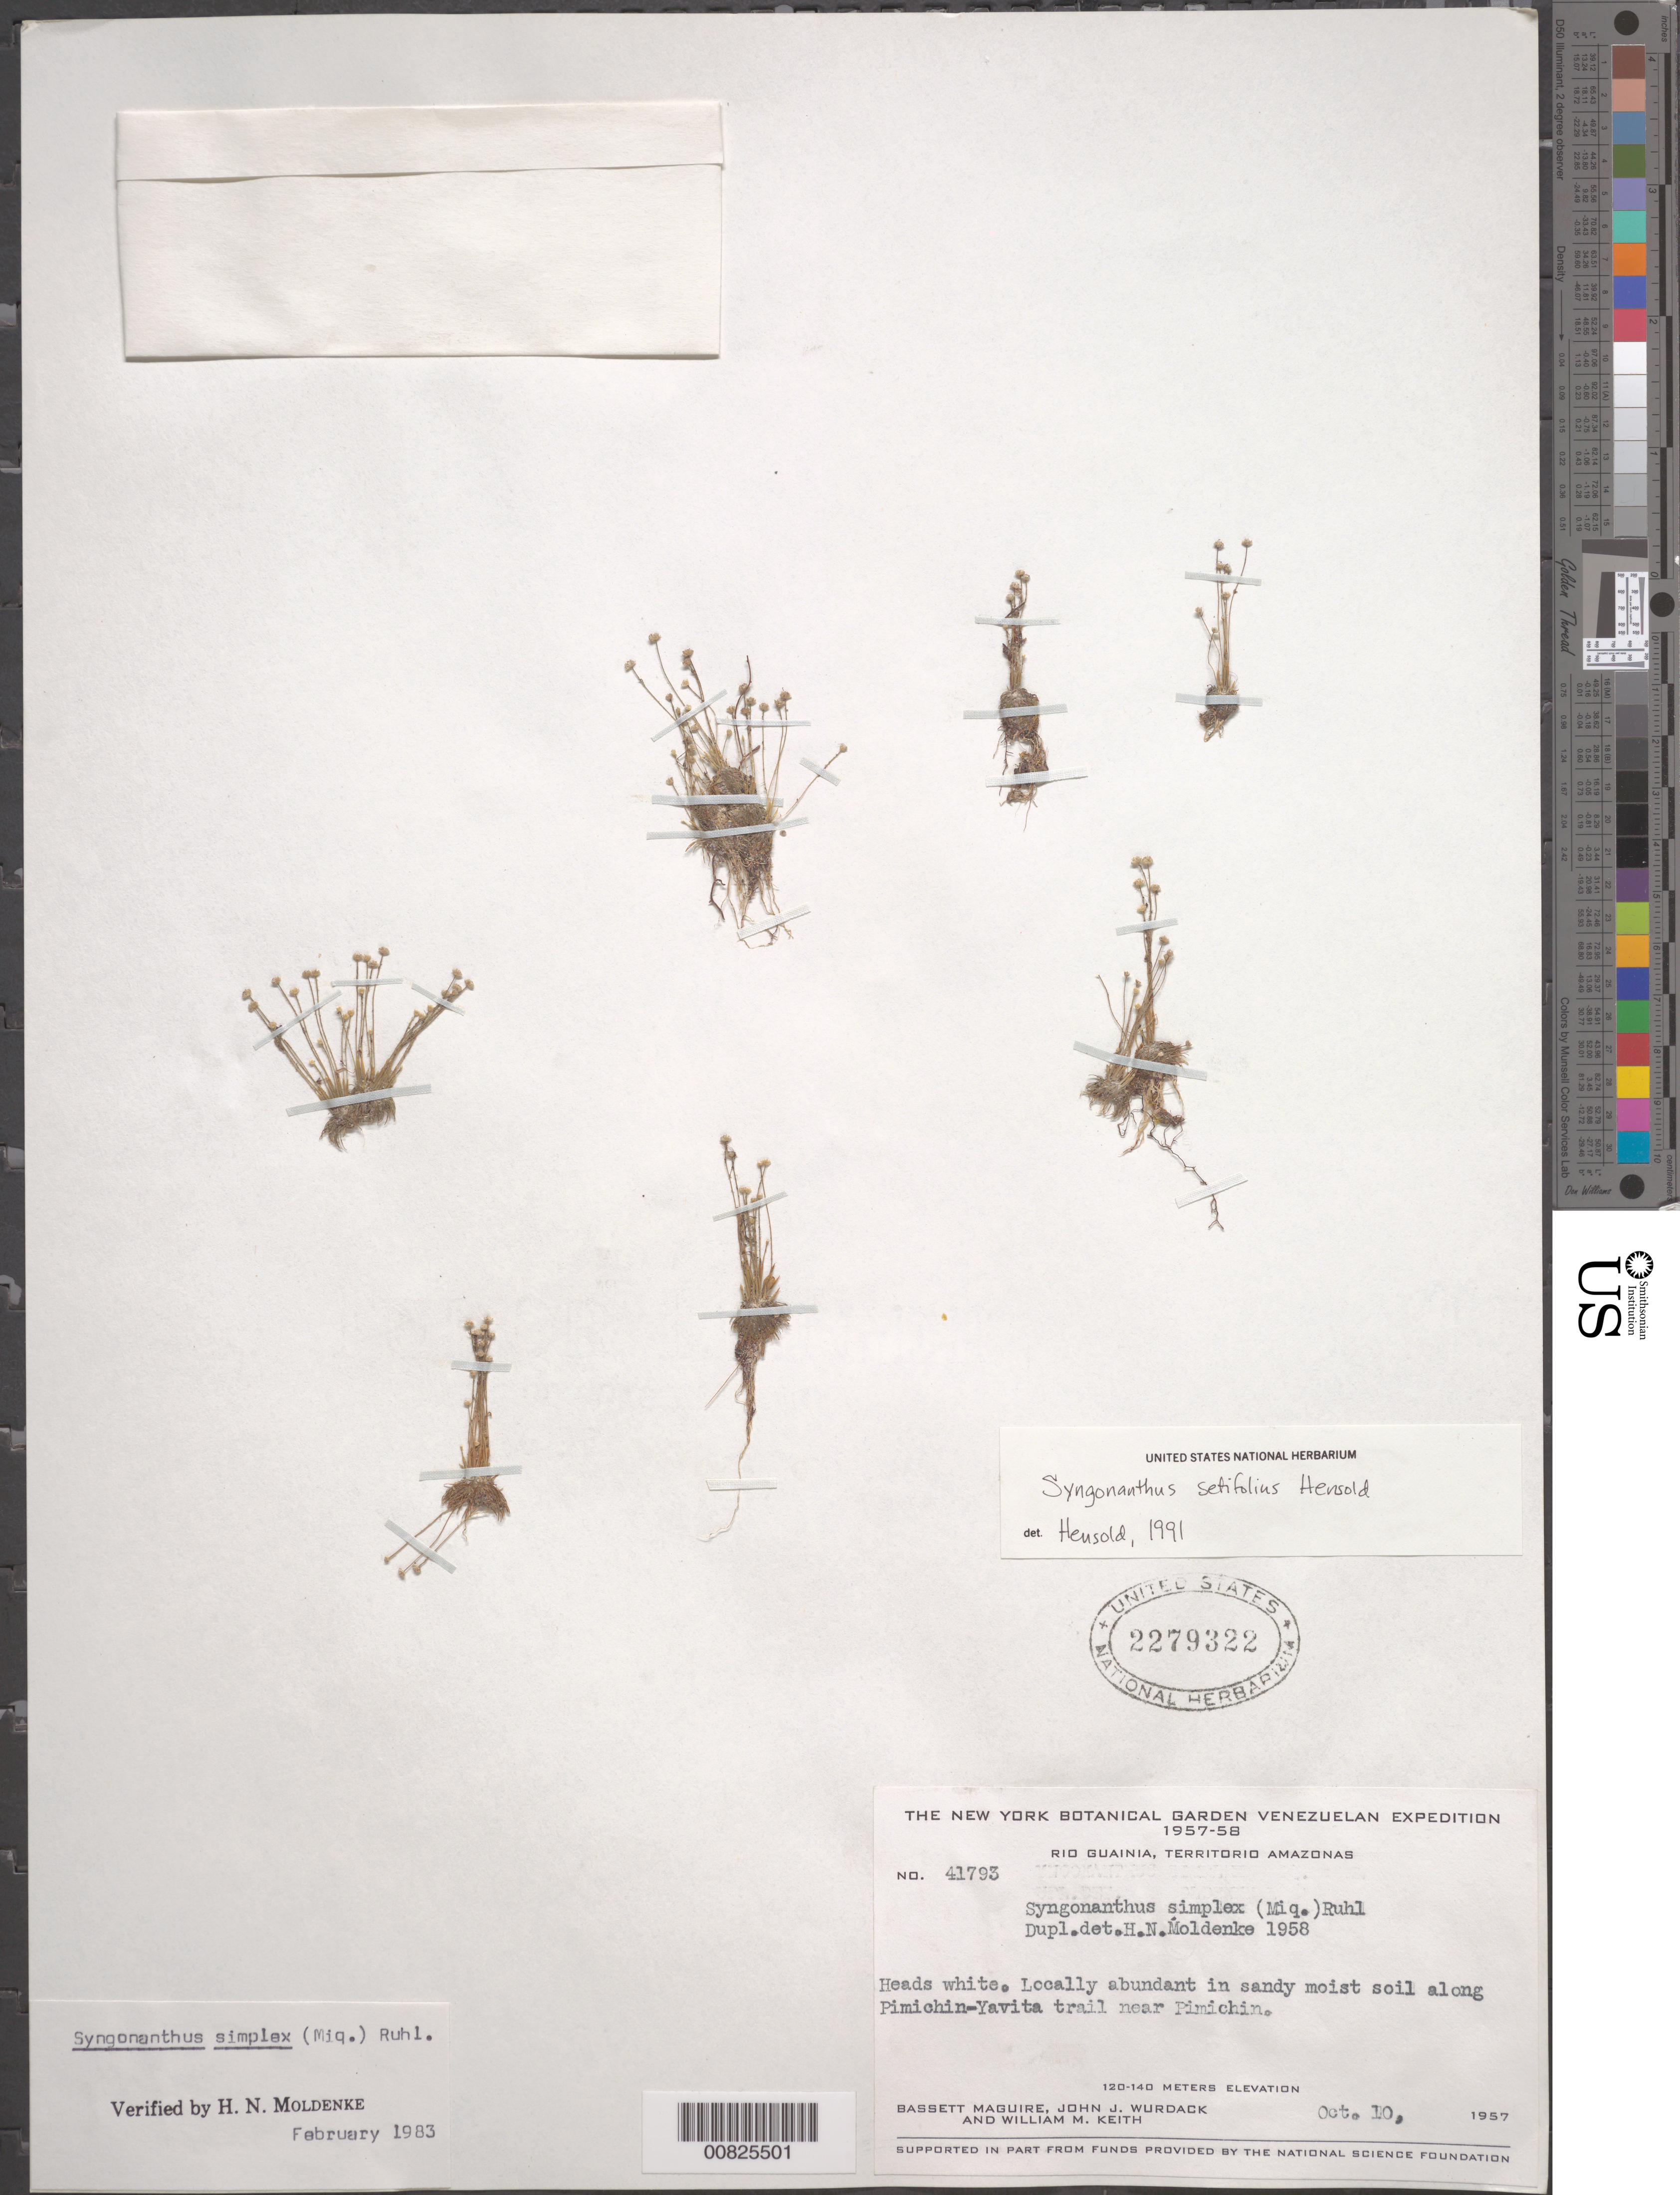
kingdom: Plantae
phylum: Tracheophyta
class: Liliopsida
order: Poales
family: Eriocaulaceae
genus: Syngonanthus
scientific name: Syngonanthus setifolius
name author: Hensold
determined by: Hensold, N.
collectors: B. Maguire, J. J. Wurdack & W. Keith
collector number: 41793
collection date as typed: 10-Oct-57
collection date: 1957-10-10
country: Venezuela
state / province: Amazonas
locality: Río Guainía, 1 km from Pimichin, along Pimichin-Yavita trail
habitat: Sandy moist soil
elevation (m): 120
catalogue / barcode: US 2279322